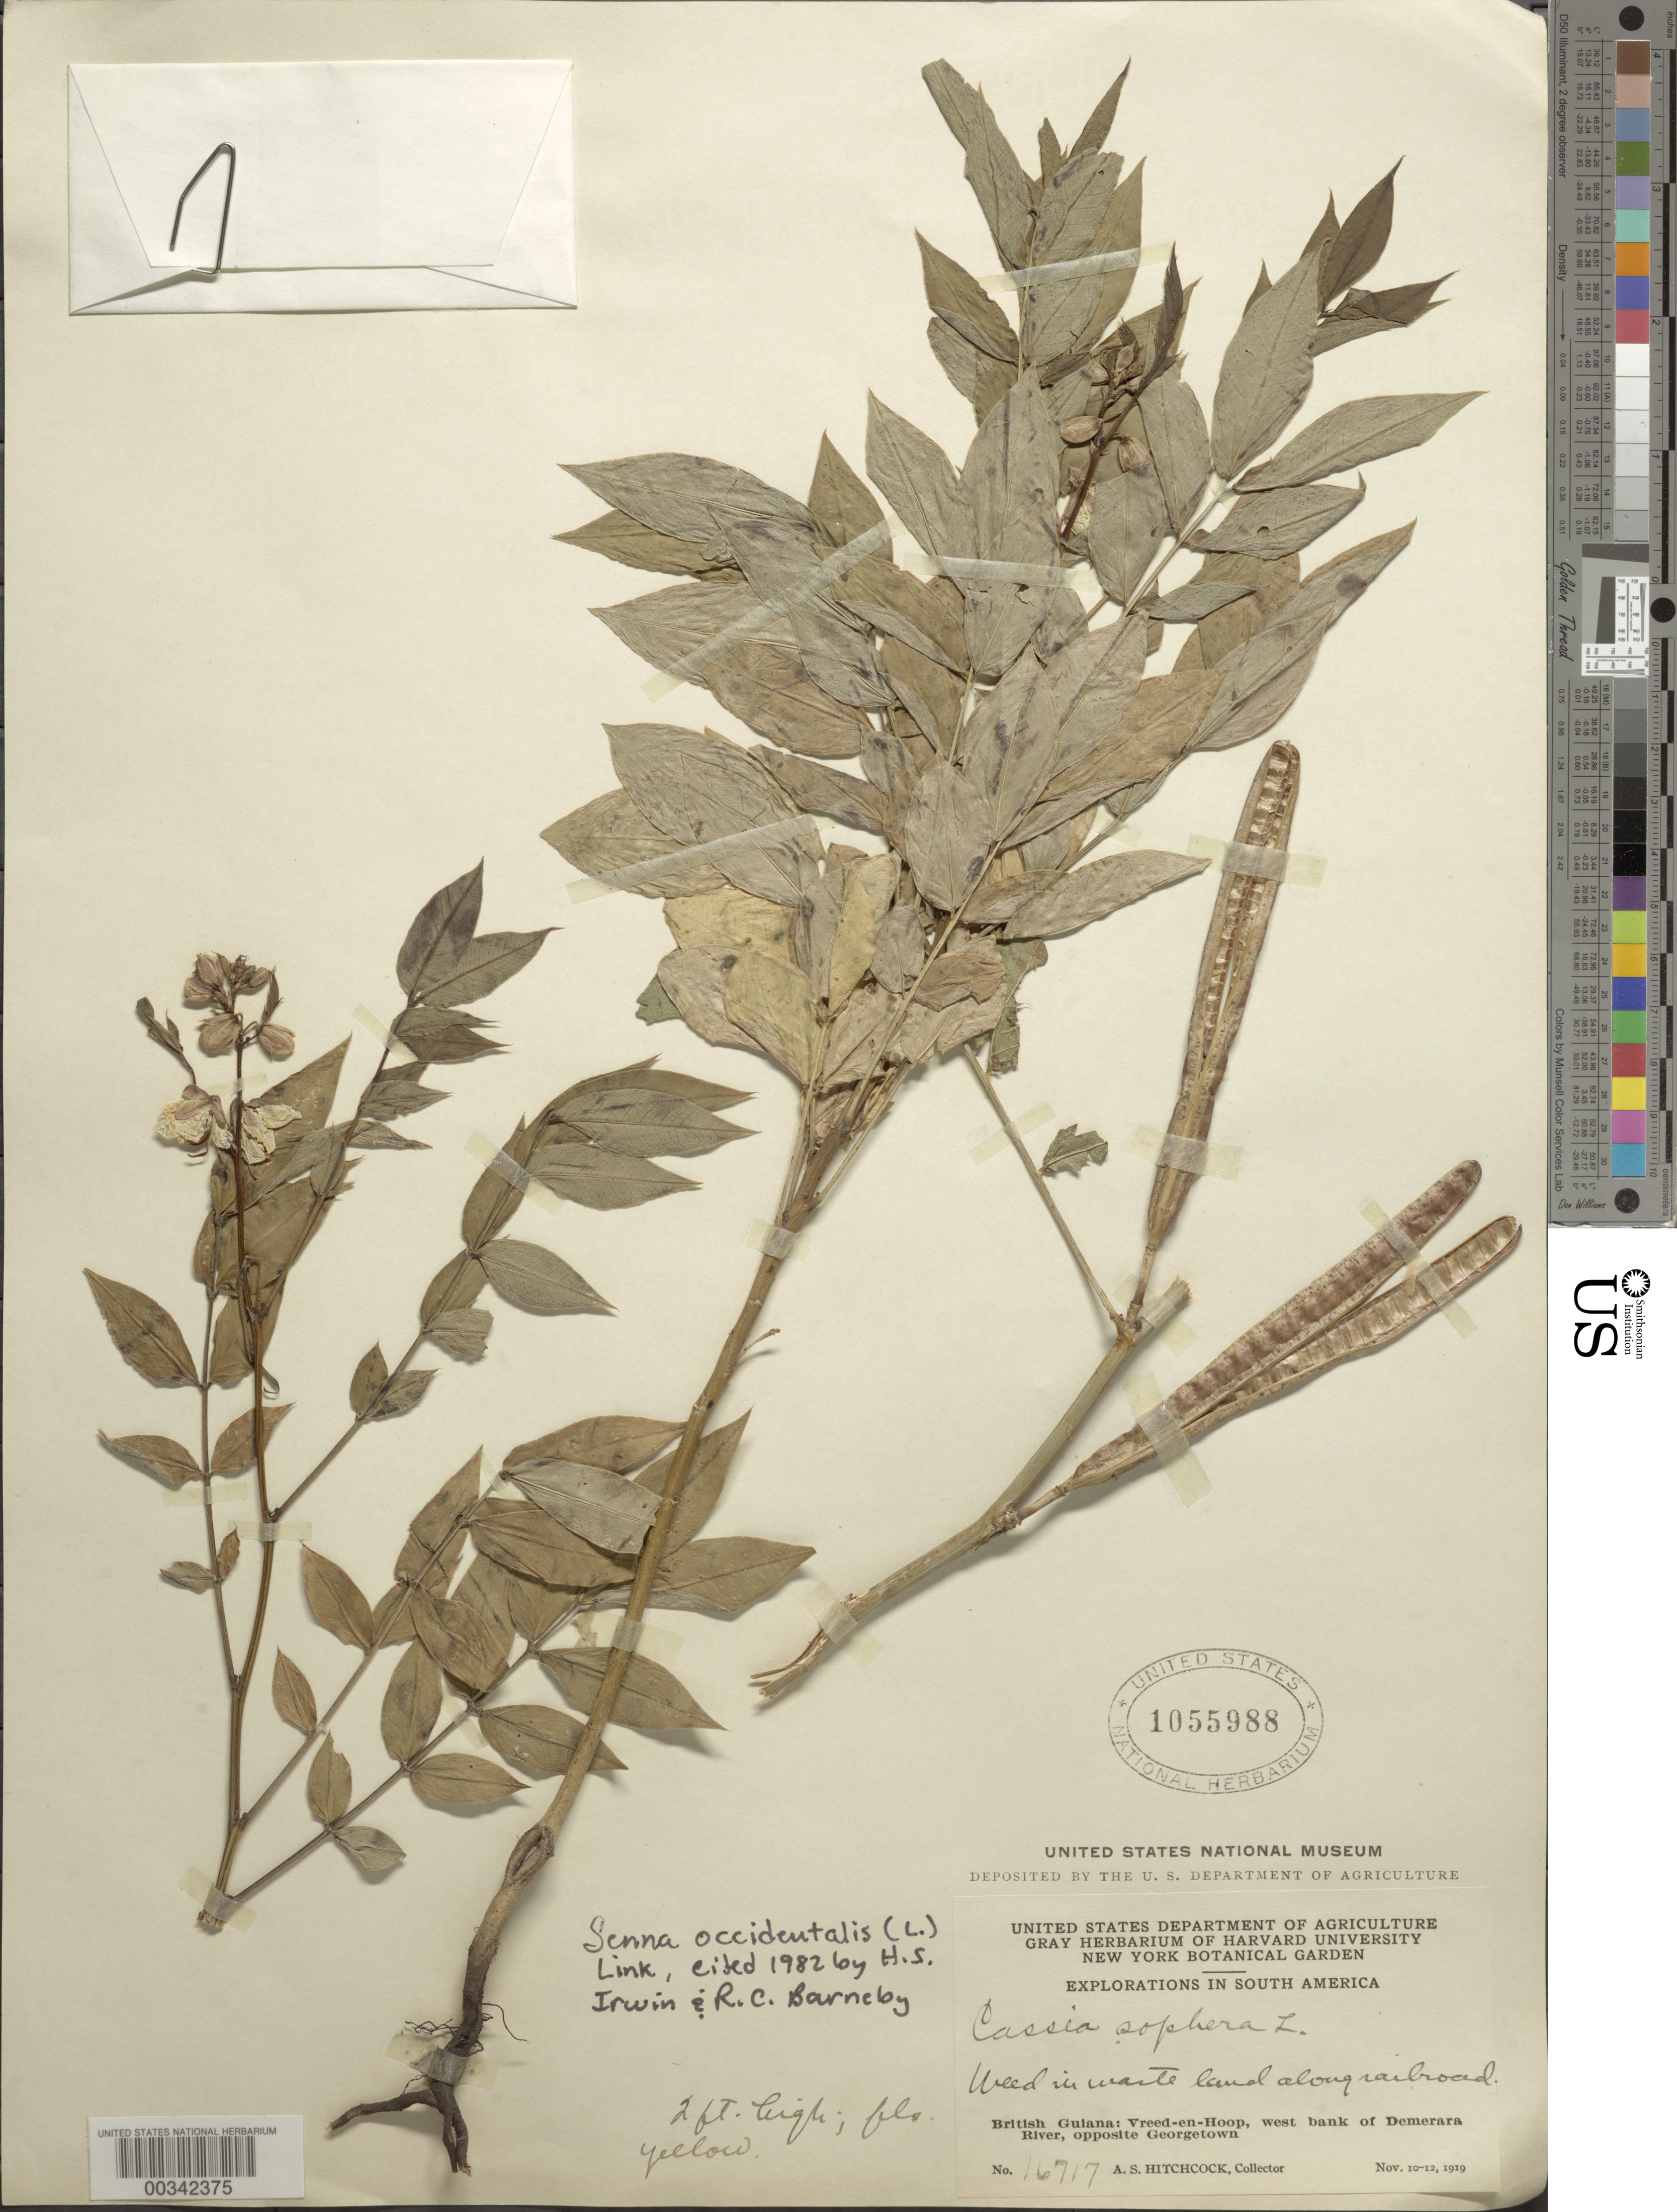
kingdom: Plantae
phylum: Tracheophyta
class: Magnoliopsida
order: Fabales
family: Fabaceae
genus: Senna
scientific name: Senna occidentalis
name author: (L.) Link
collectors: A. S. Hitchcock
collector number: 16717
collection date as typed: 10 Nov 1919 to 12 Nov 1919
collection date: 1919-11-10/1919-11-12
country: Guyana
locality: Along railroad; vreed-en-hoop, w bank of demerara river, opposite of georgetown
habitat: In waste land along railroad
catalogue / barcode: US 1055988